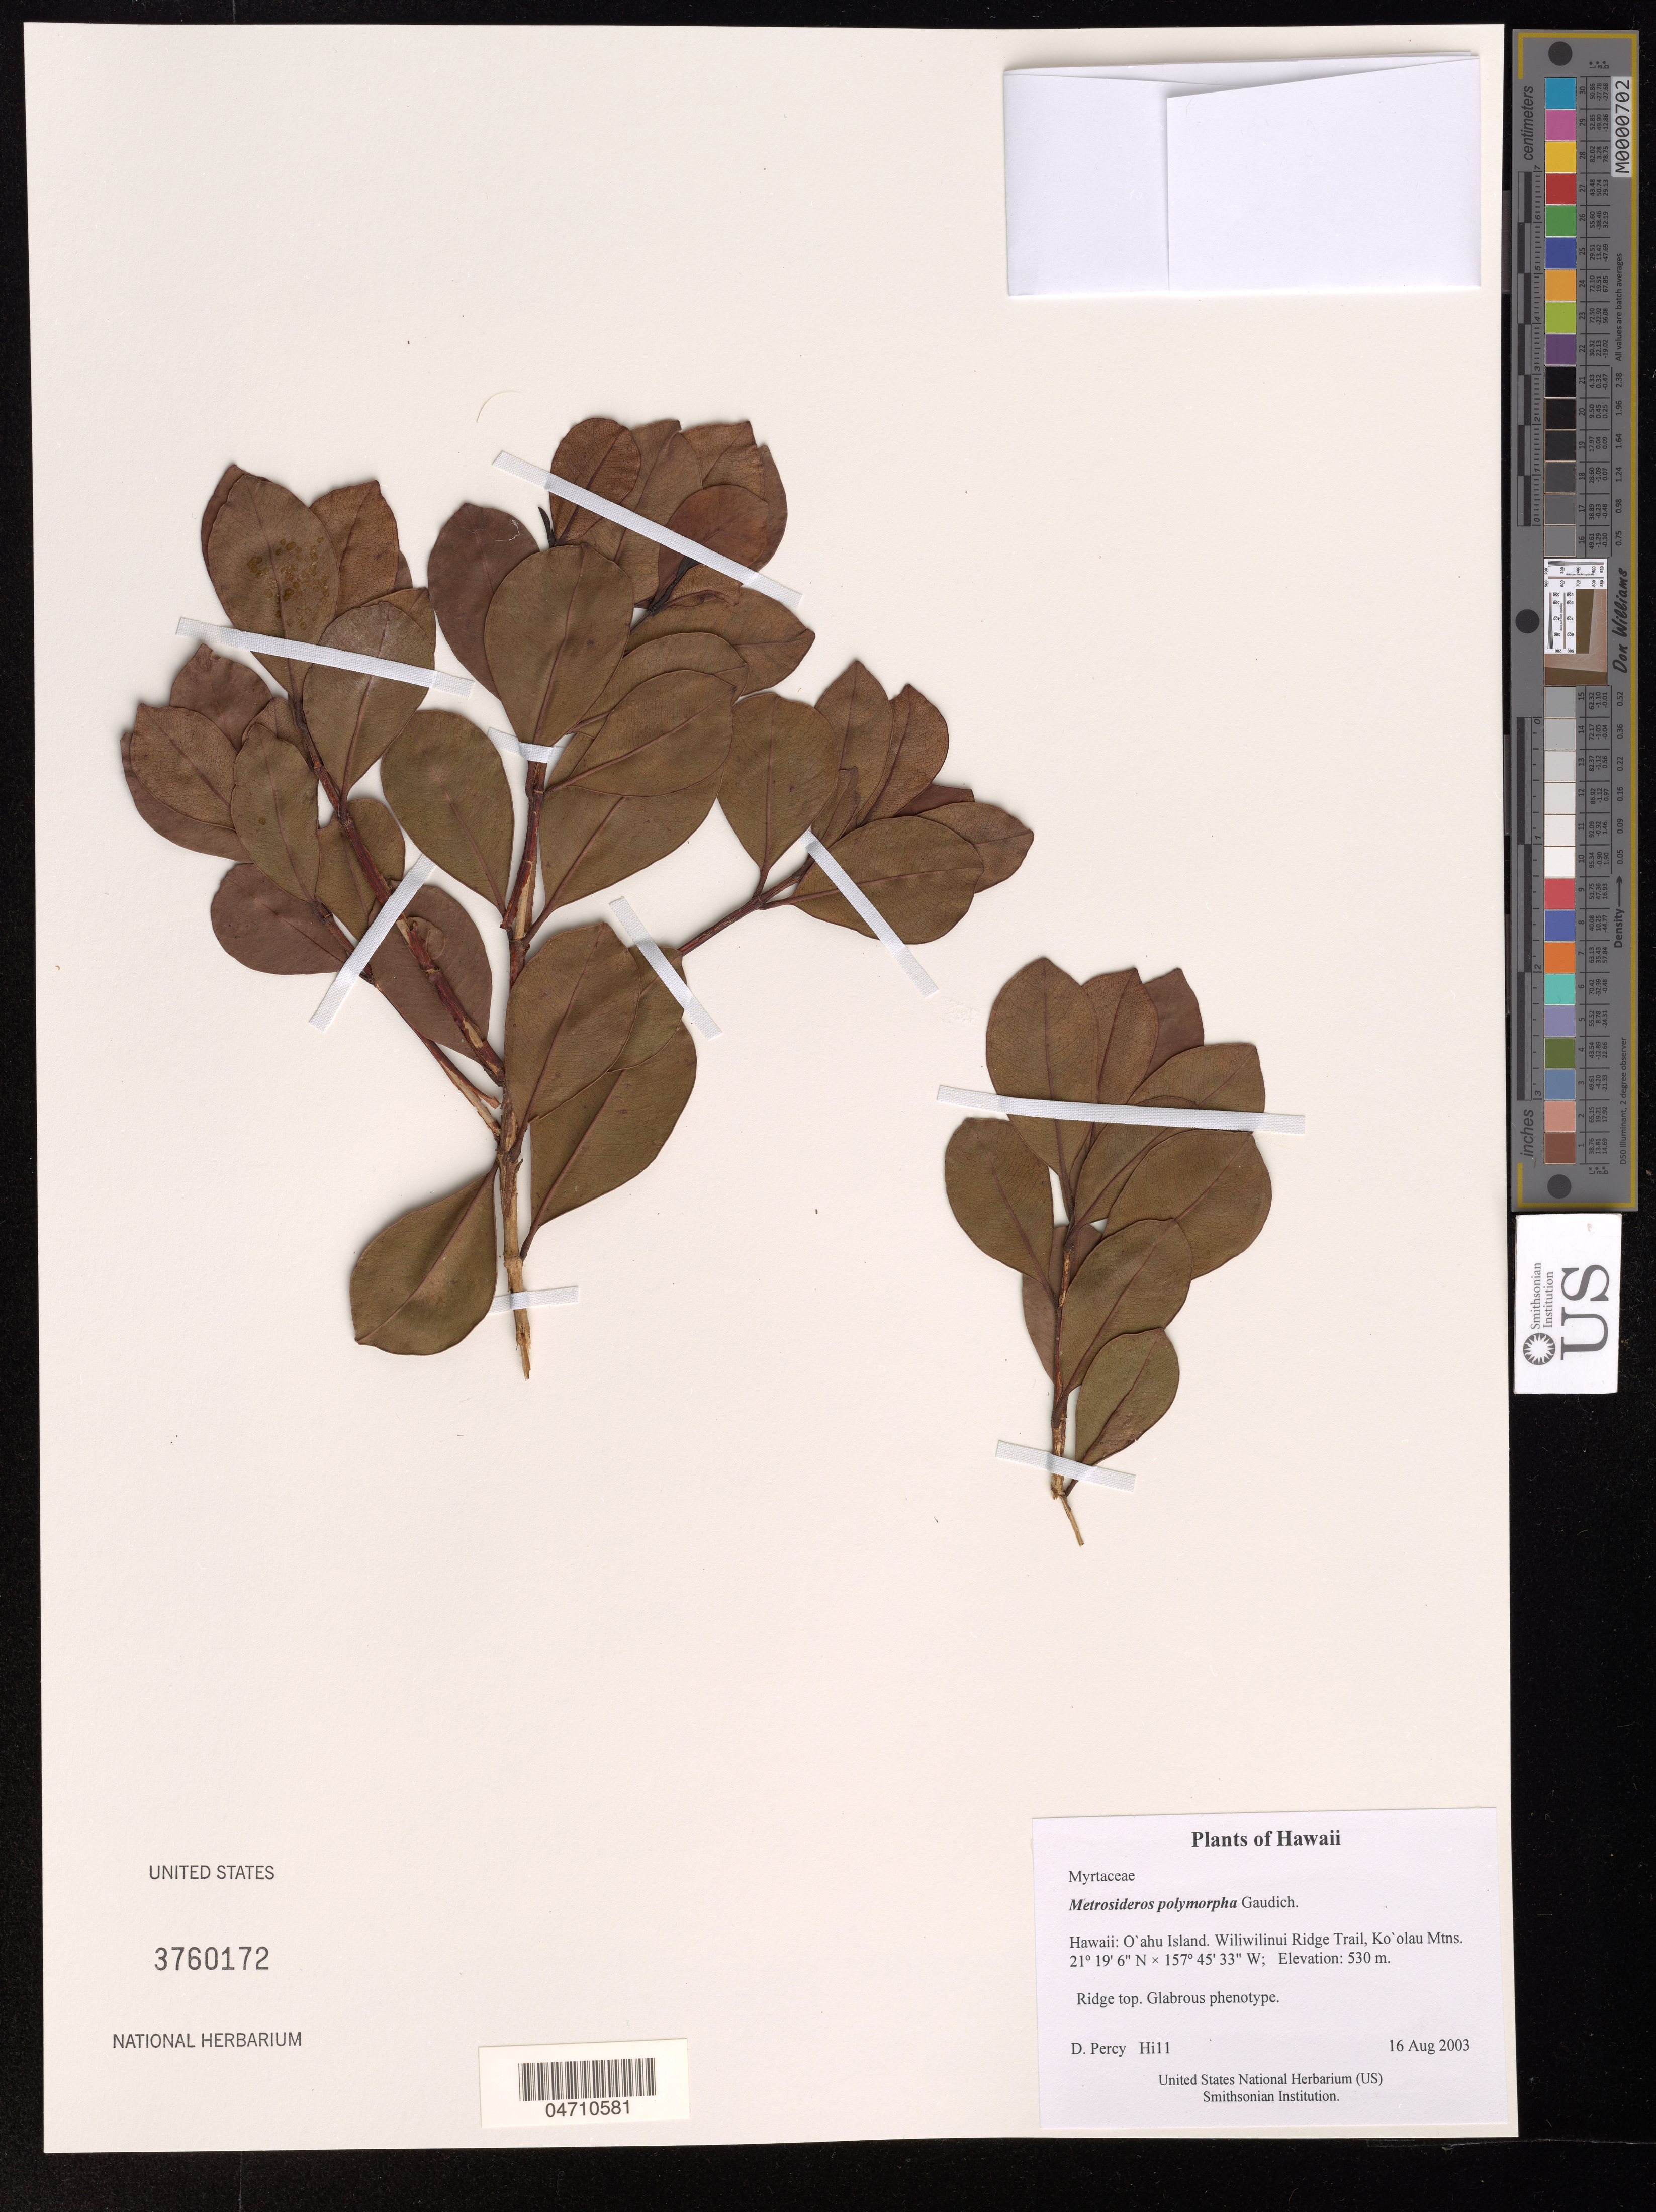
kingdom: Plantae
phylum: Tracheophyta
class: Magnoliopsida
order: Myrtales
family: Myrtaceae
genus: Metrosideros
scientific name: Metrosideros polymorpha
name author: Gaudich.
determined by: Percy, D. M.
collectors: D. Percy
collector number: Hi11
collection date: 2003-08-16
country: United States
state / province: Hawaii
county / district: Honolulu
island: Oahu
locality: Wiliwilinui Ridge Trail, Ko'olau Mtns.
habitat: Ridge top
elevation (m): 530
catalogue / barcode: US 3760172